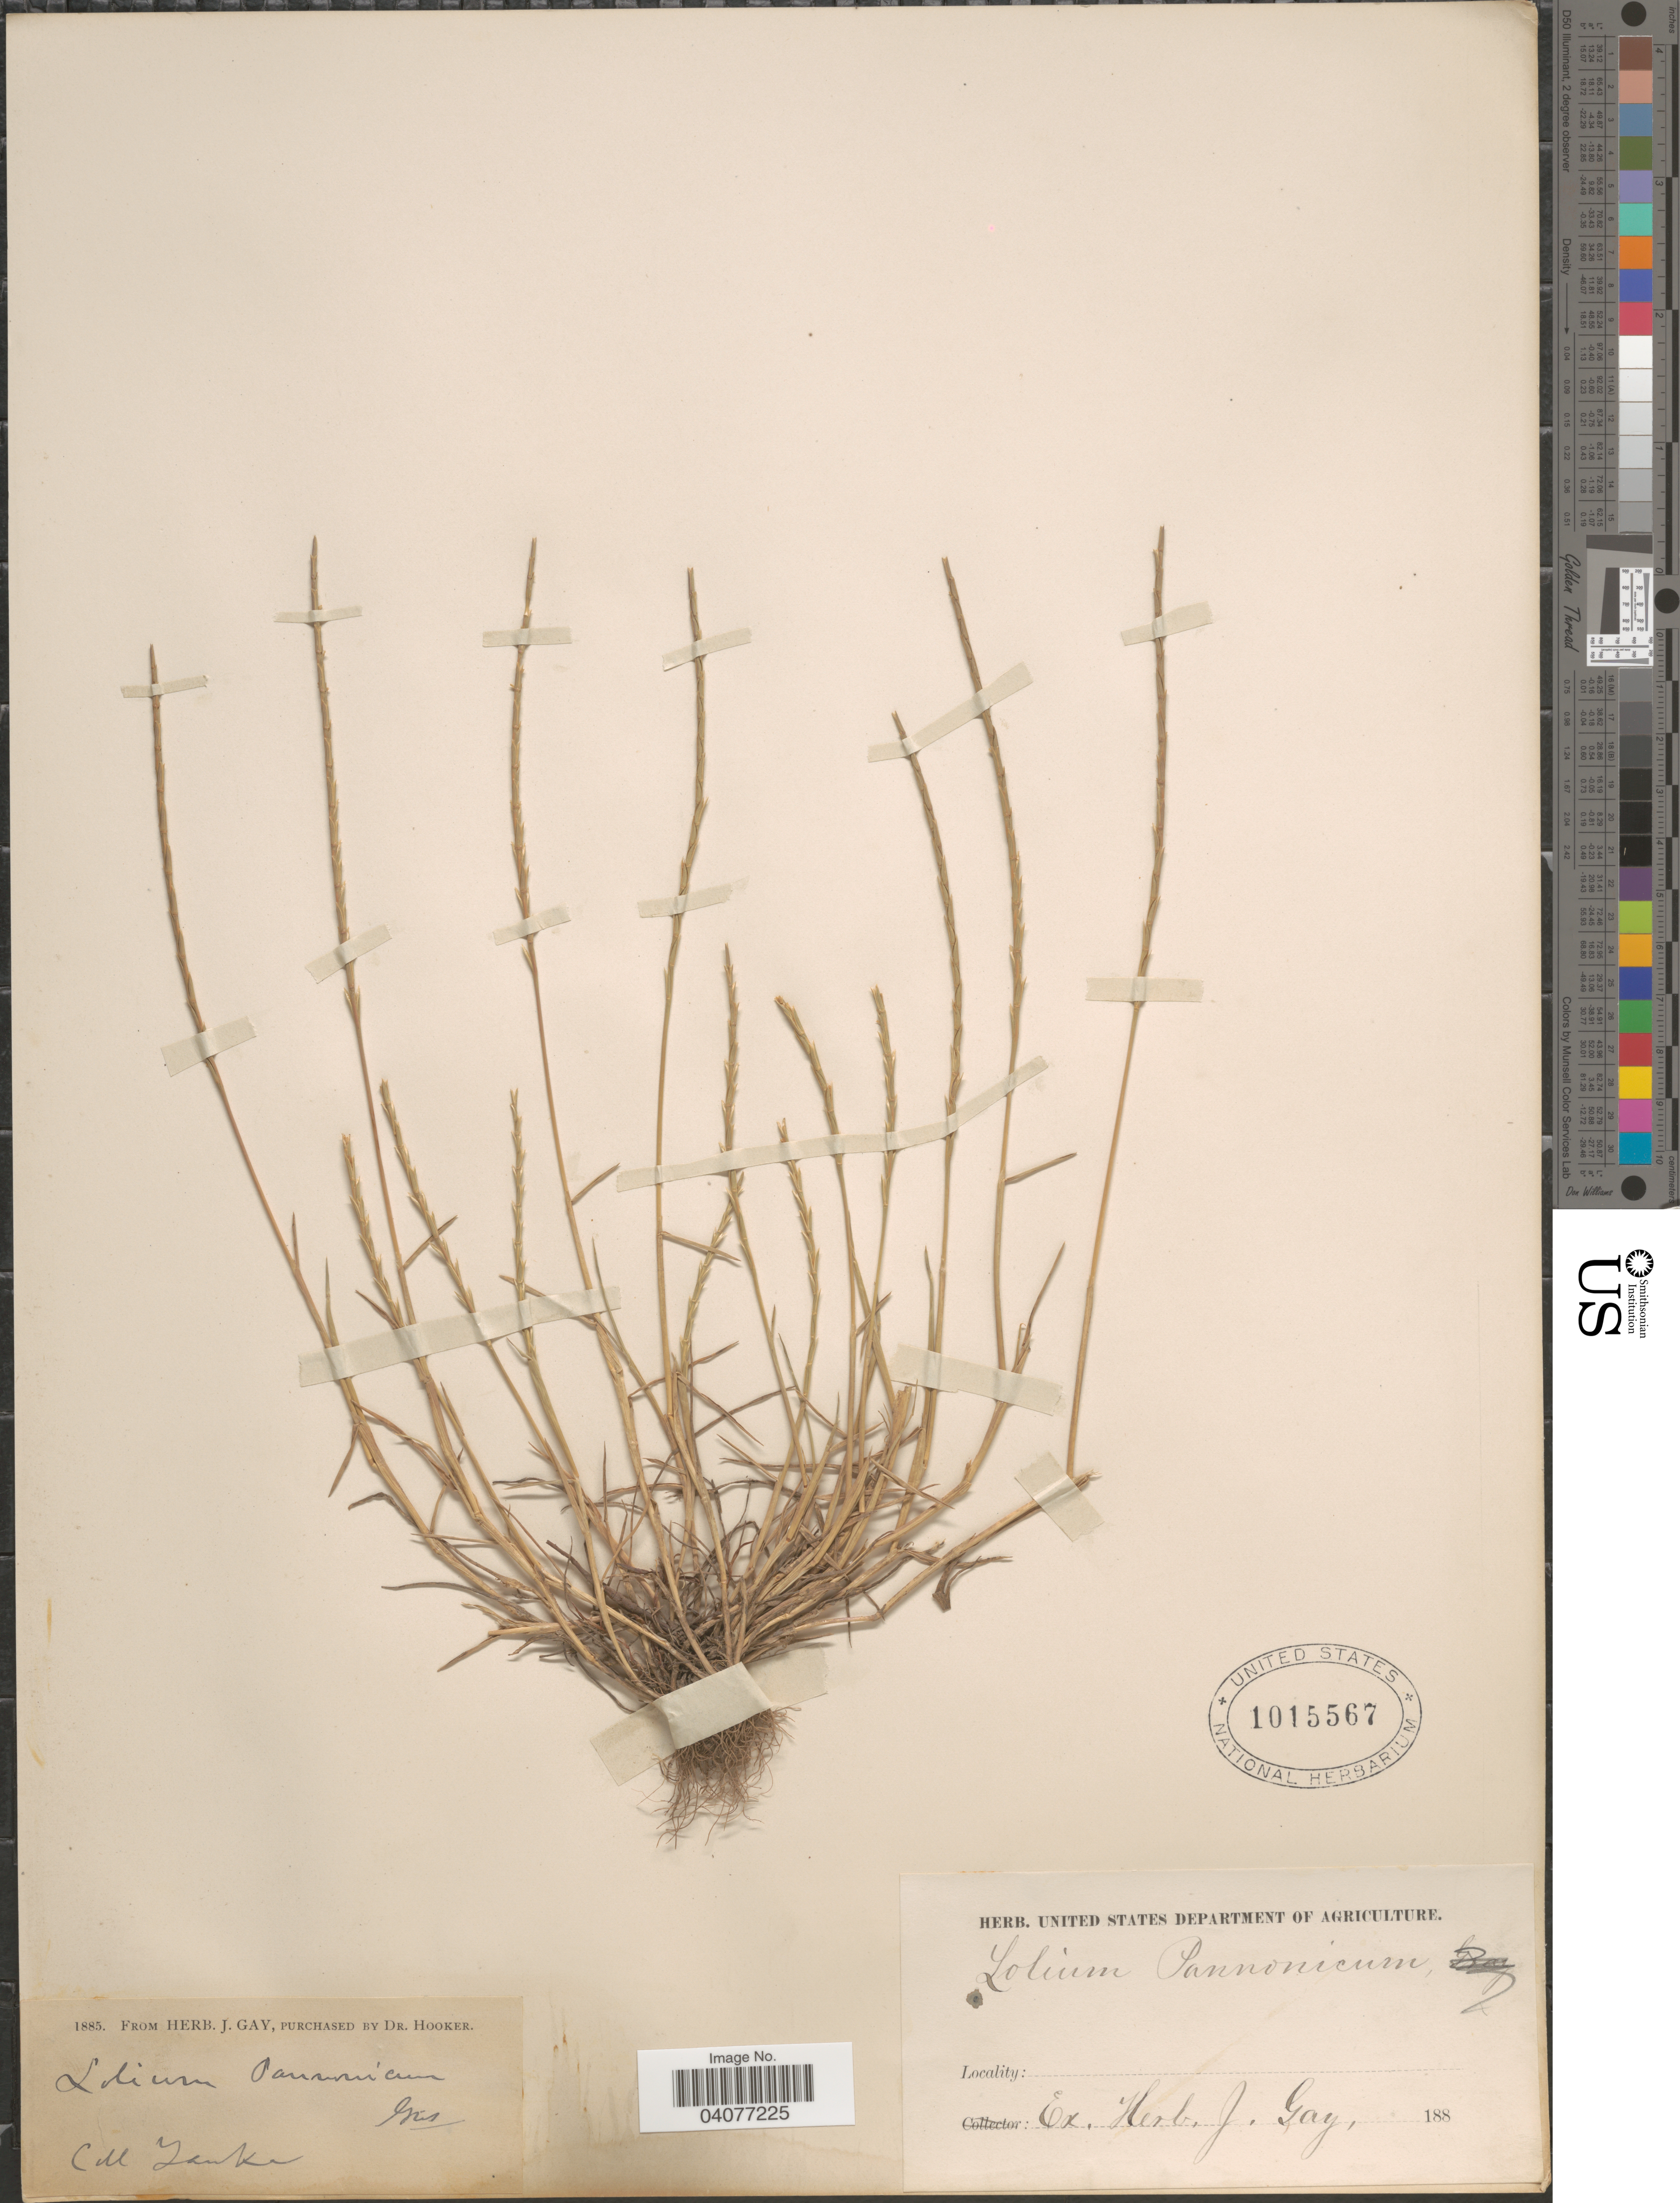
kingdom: Plantae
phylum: Tracheophyta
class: Liliopsida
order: Poales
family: Poaceae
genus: Pholiurus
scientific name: Pholiurus pannonicus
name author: (Host) Trin.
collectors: V. Janka von Bulcs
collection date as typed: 188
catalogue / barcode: US 1015567